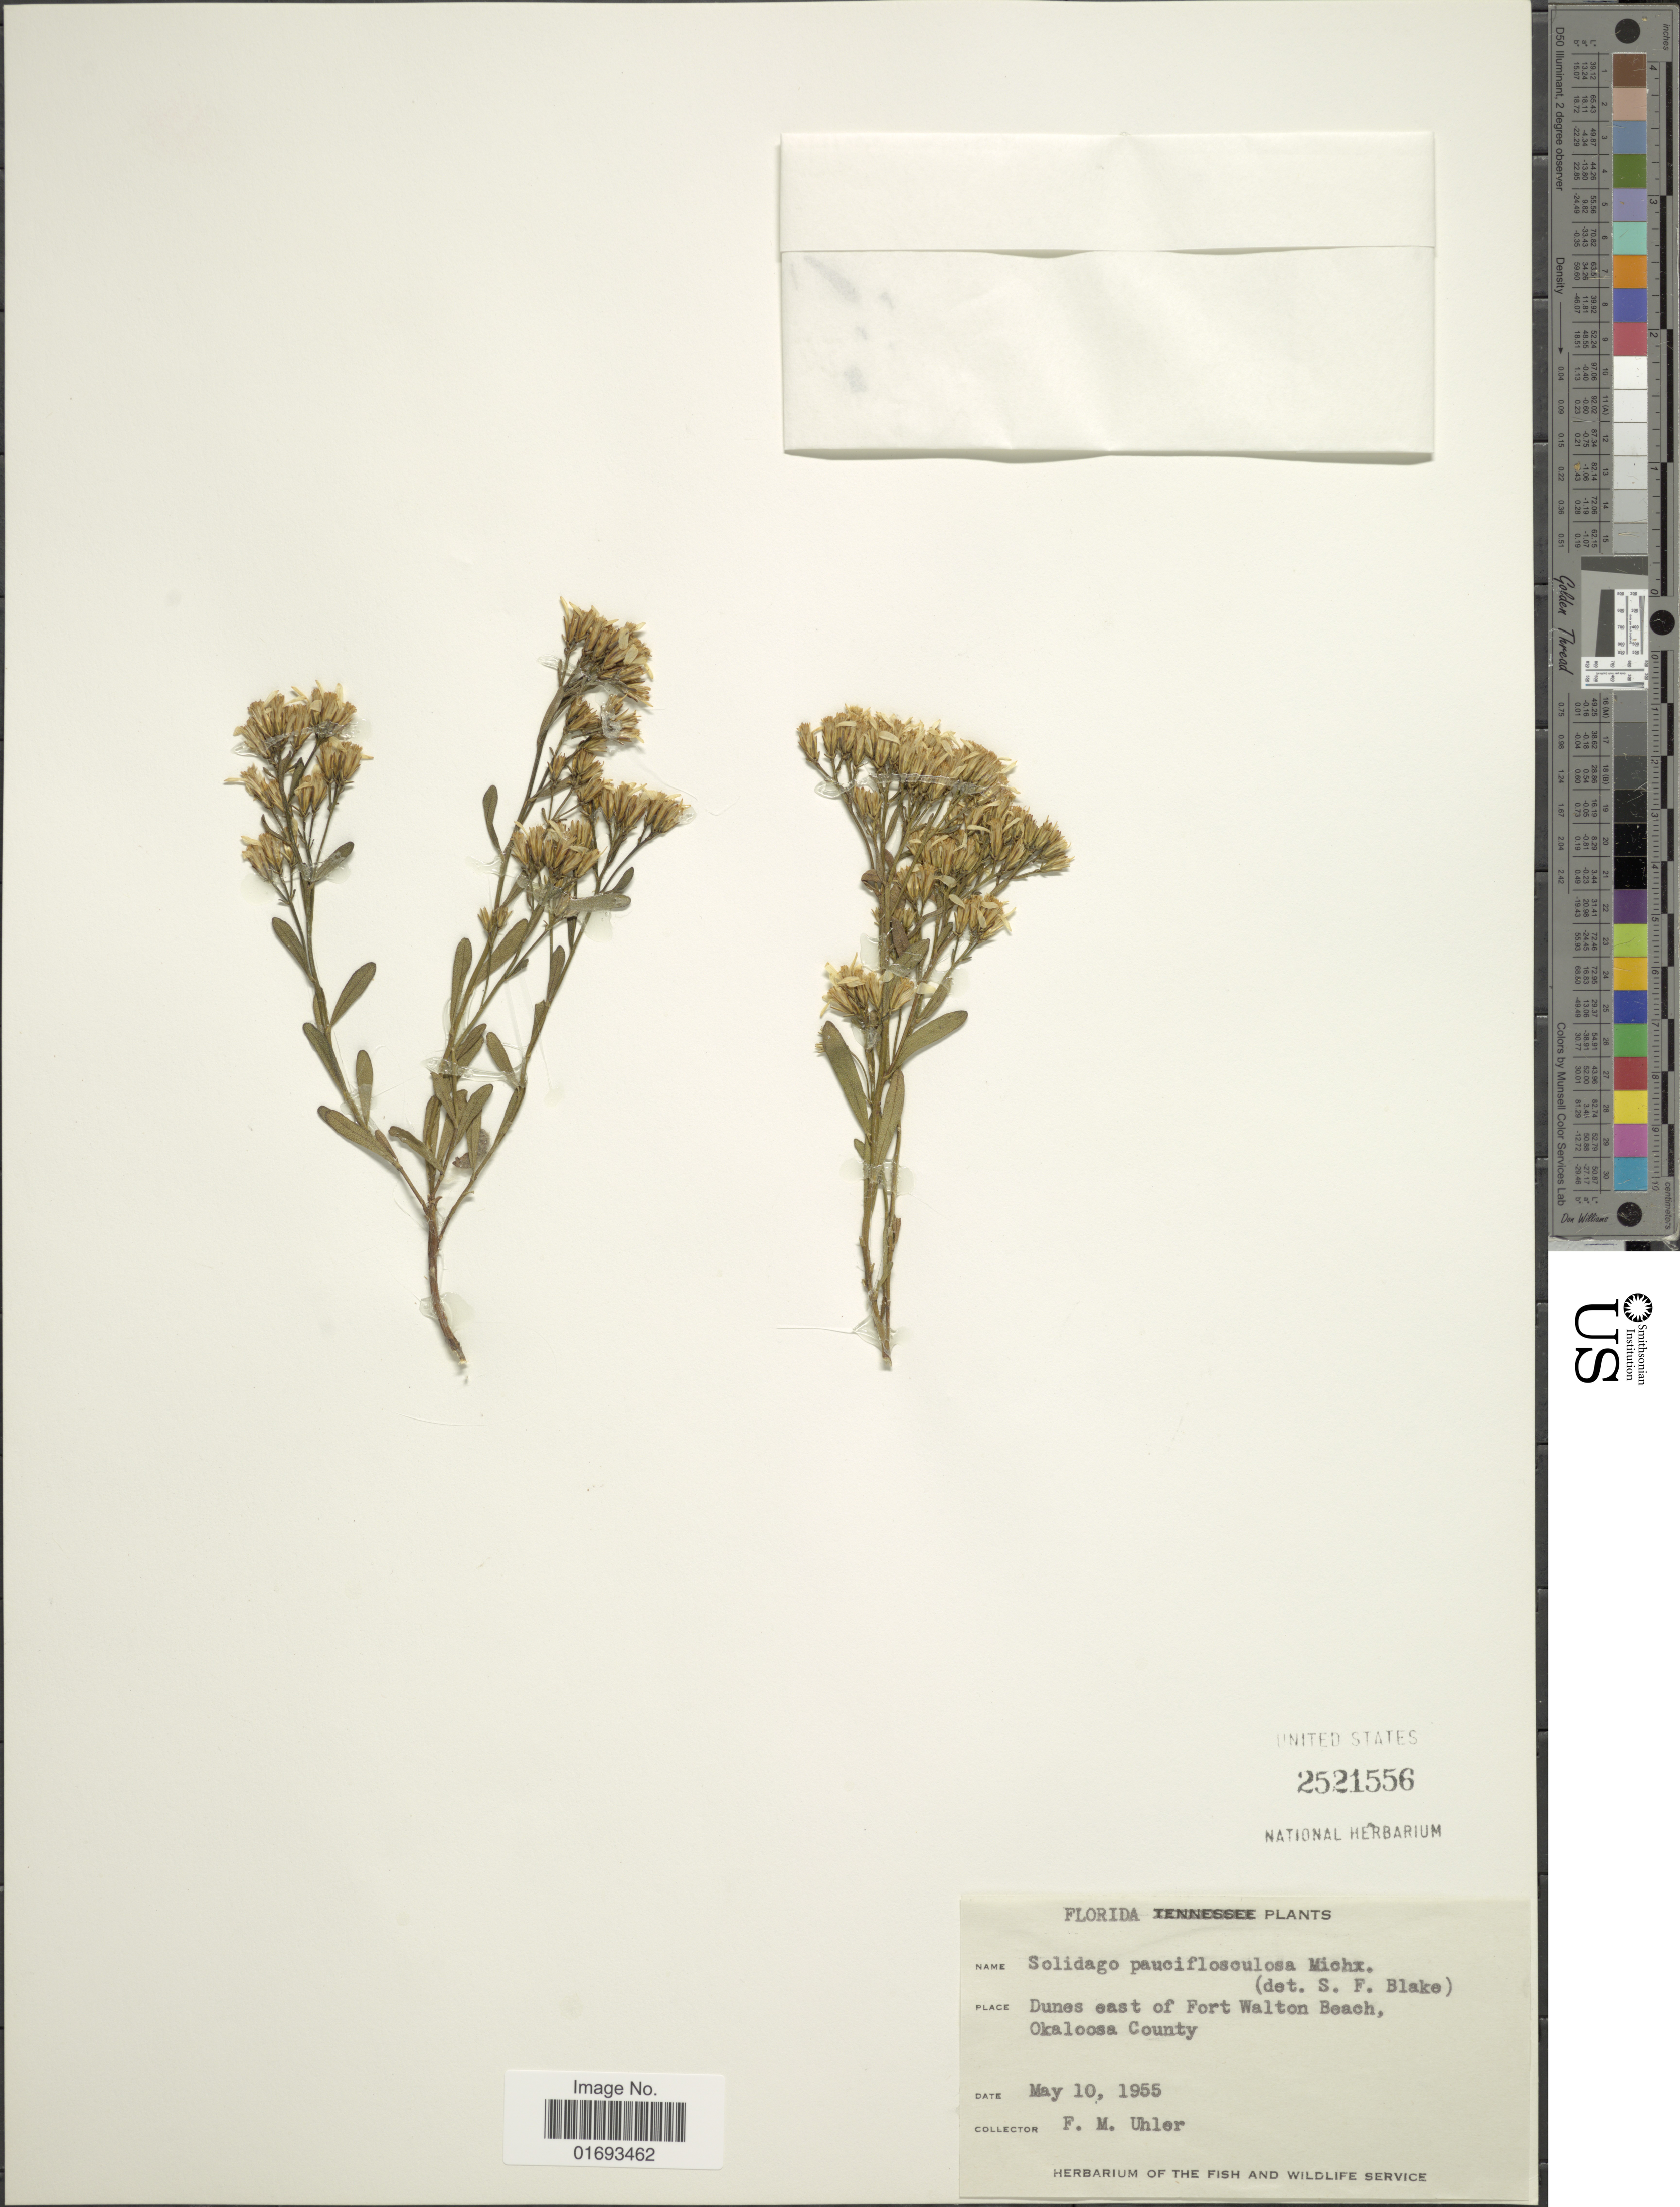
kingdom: Plantae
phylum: Tracheophyta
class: Magnoliopsida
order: Asterales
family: Asteraceae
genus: Chrysoma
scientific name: Chrysoma pauciflosculosa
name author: (Michx.) Greene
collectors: F. M. Uhler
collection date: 1955-05-10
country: United States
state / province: Florida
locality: Dunes east of For Walton Beach, Okaloosa County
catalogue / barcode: US 2521556